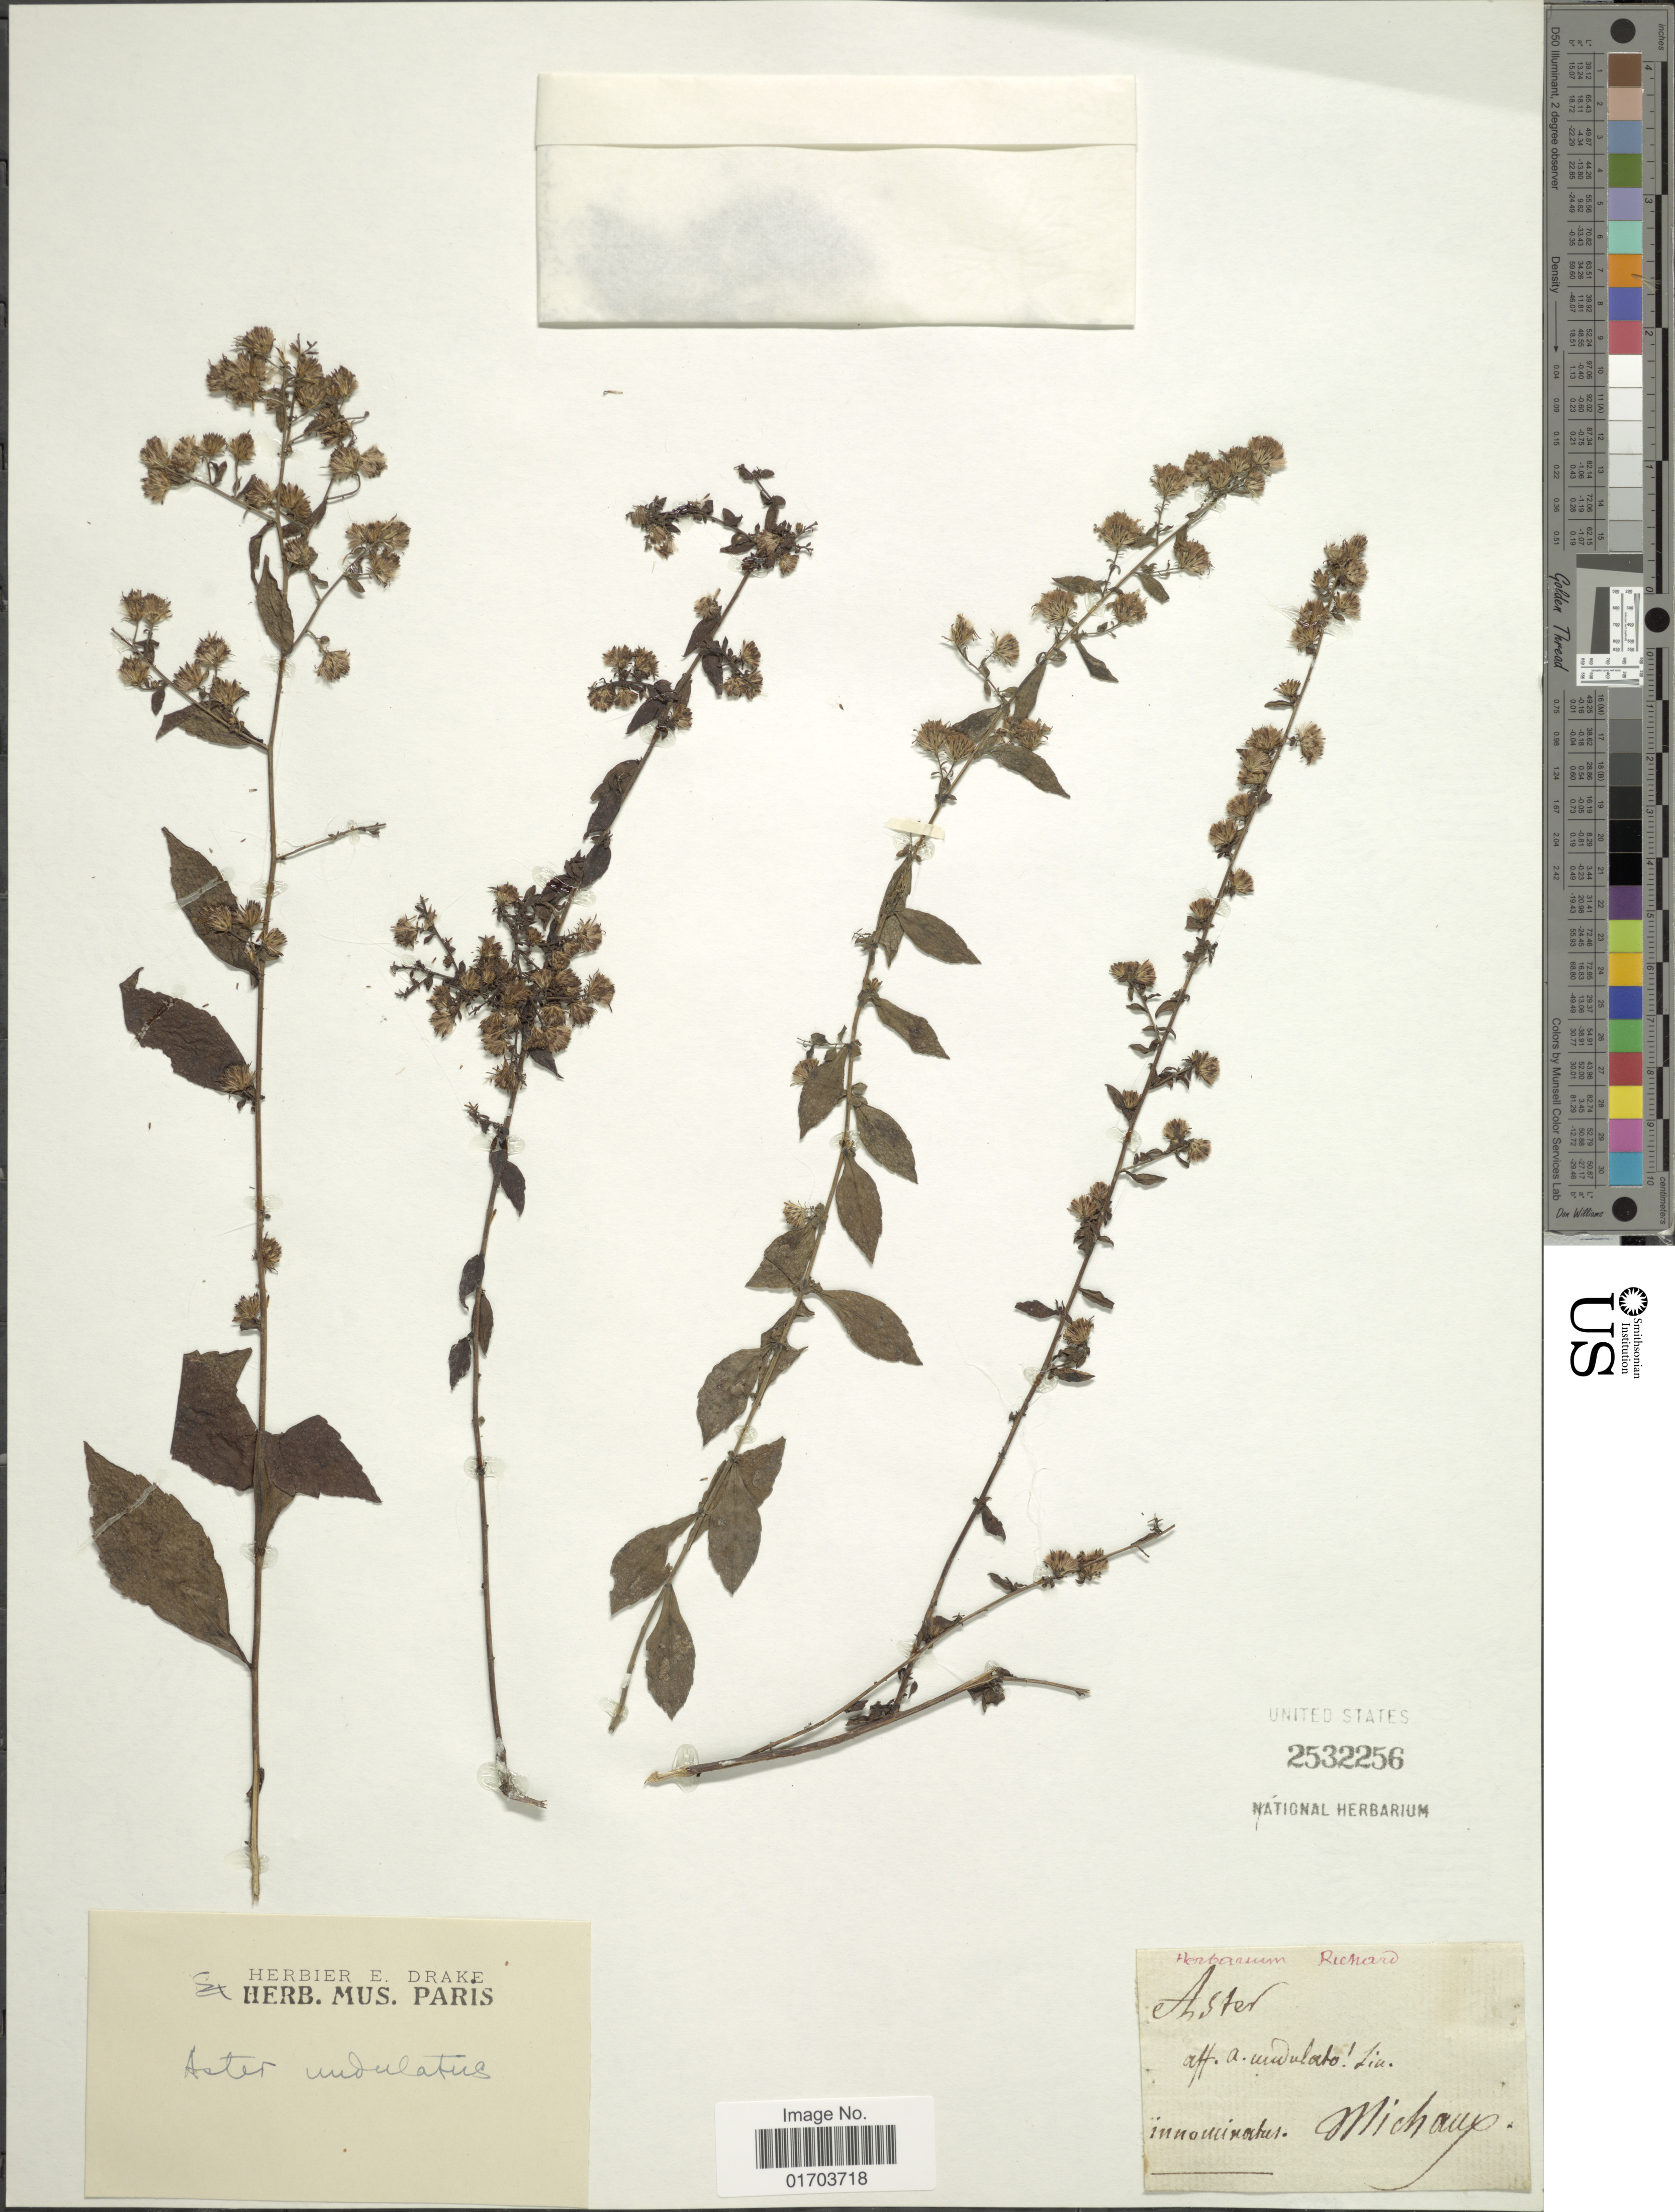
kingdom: Plantae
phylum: Tracheophyta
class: Magnoliopsida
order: Asterales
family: Asteraceae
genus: Symphyotrichum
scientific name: Symphyotrichum undulatum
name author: (L.) G.L. Nesom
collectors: ex herb. Richard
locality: Michaux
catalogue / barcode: US 2532256